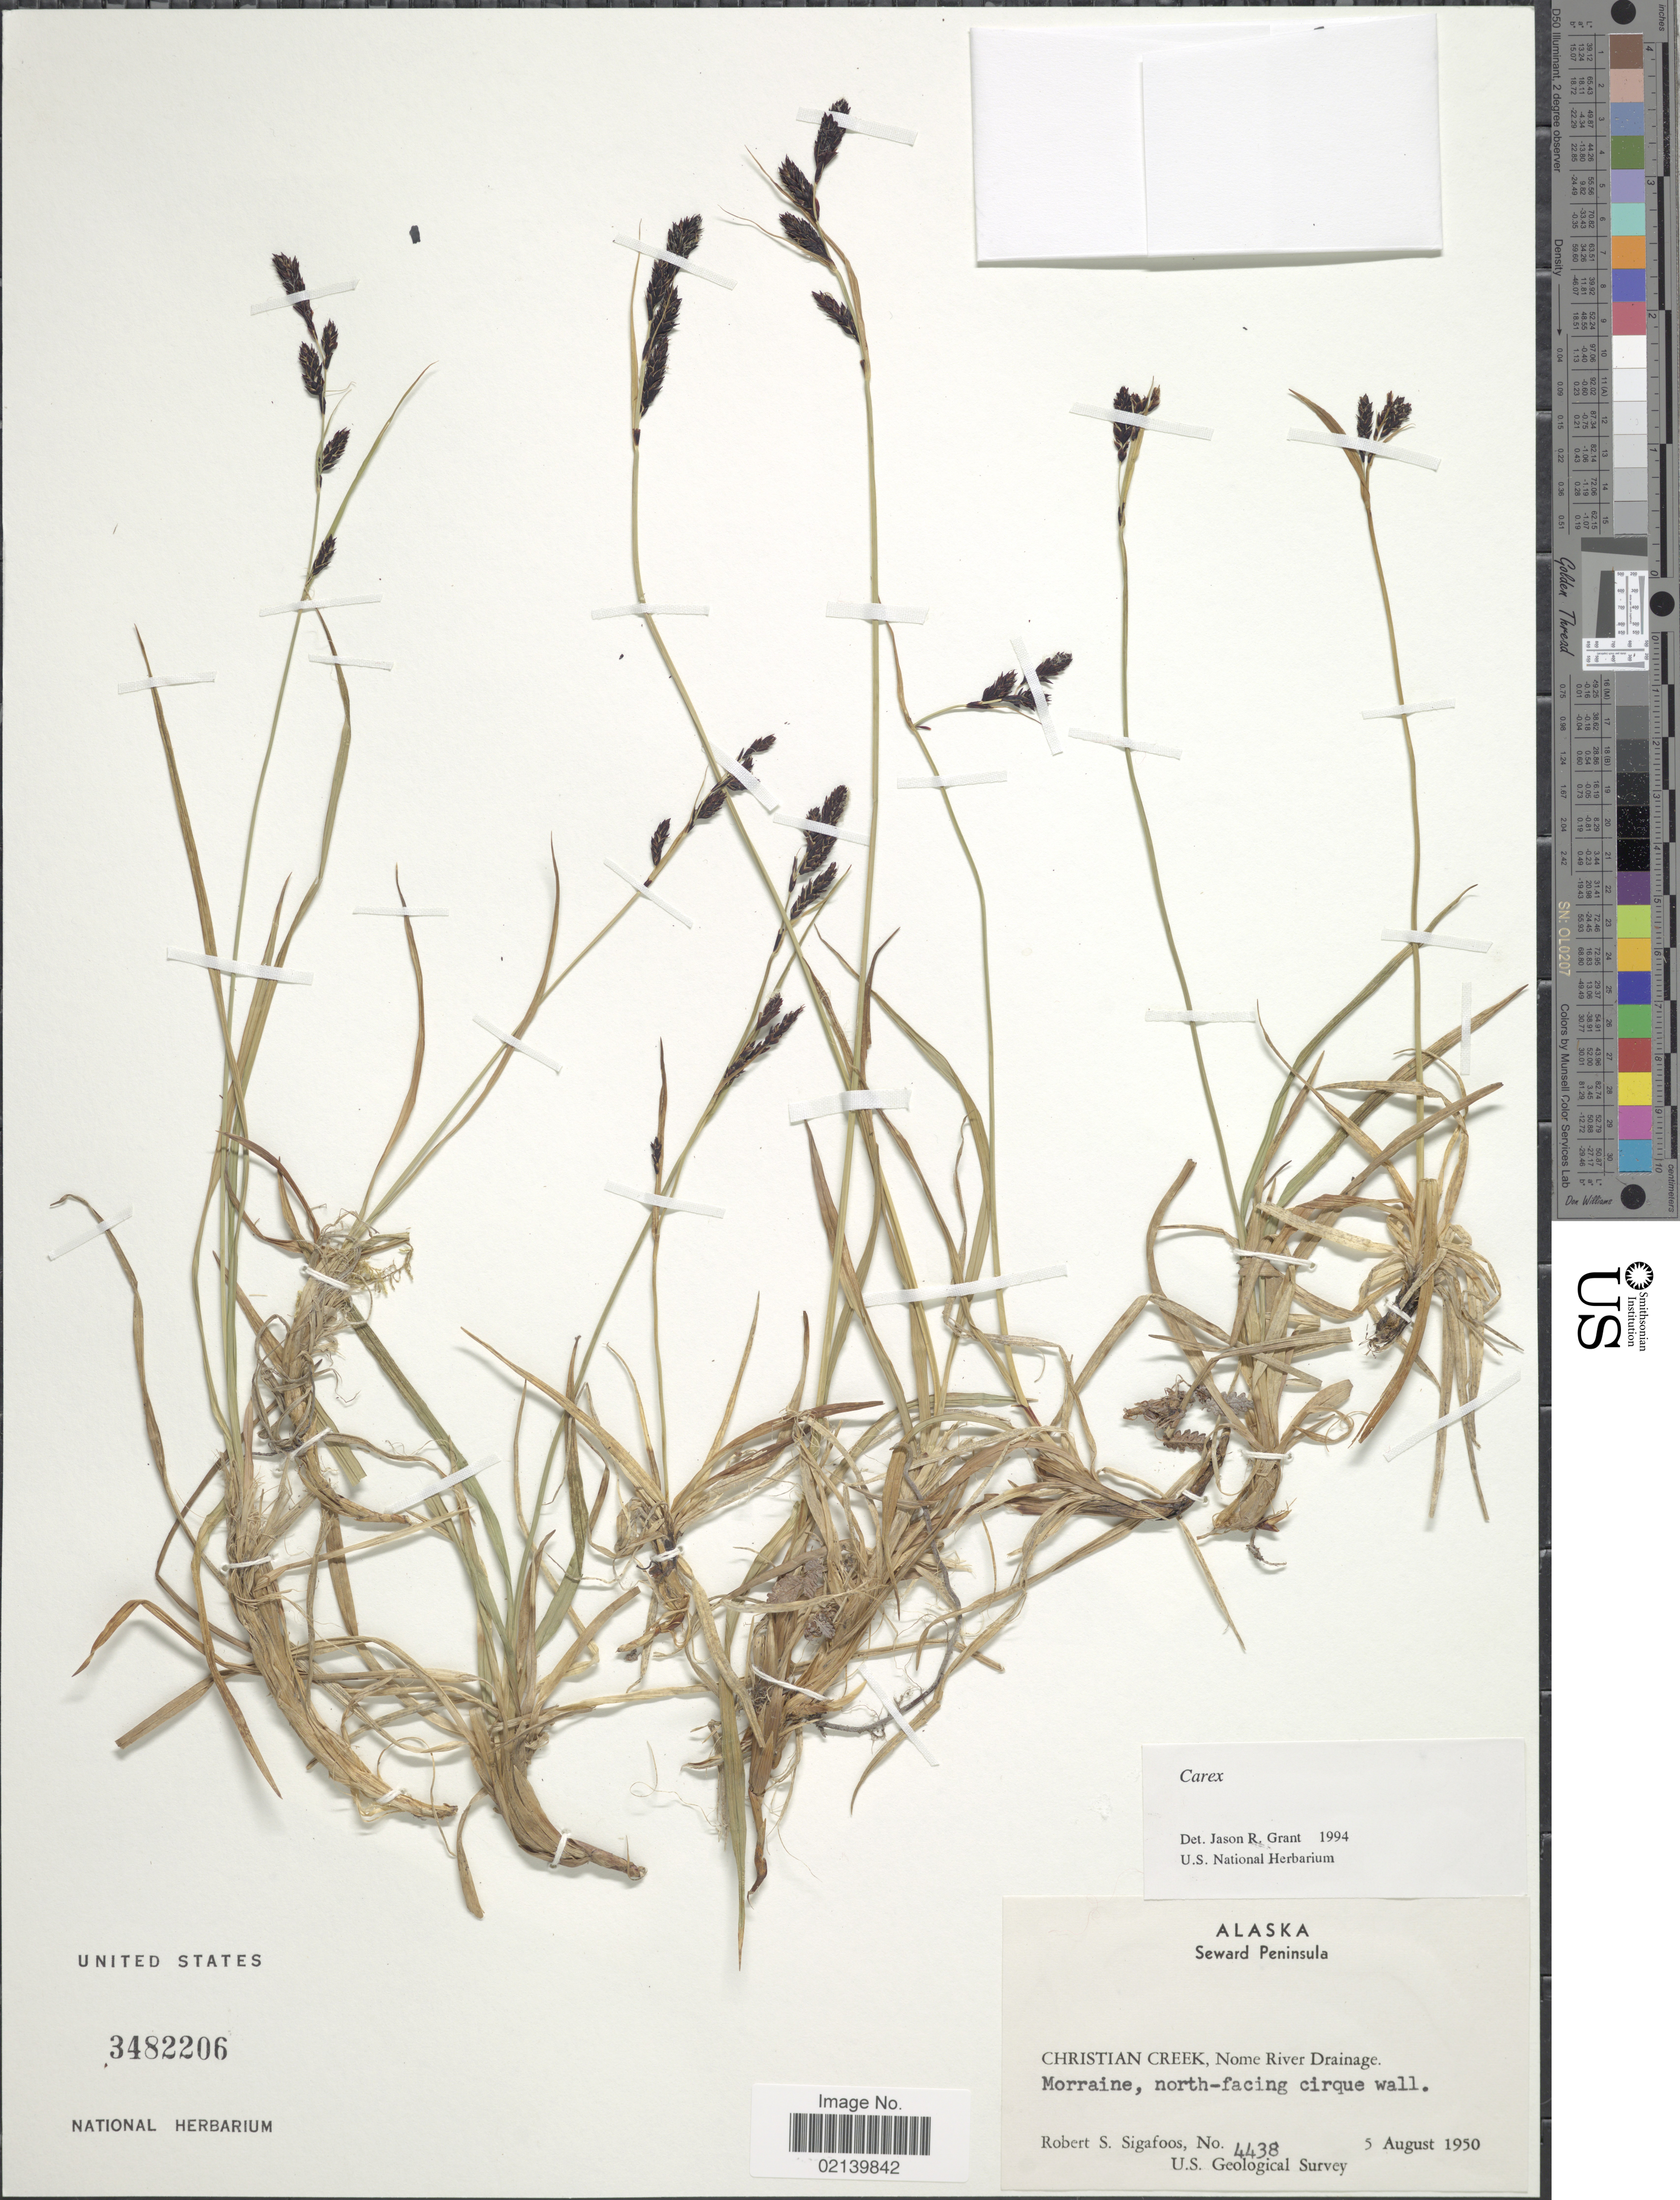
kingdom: Plantae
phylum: Tracheophyta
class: Liliopsida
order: Poales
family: Cyperaceae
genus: Carex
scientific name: Carex sp.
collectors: R. Sigafoos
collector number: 4438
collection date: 1950-08-05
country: United States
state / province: Alaska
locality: Alaska, Seward Peninsula. Christian Creek, Nome River Drainage, Morraine, north-facing cirque wall.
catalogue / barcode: US 3482206